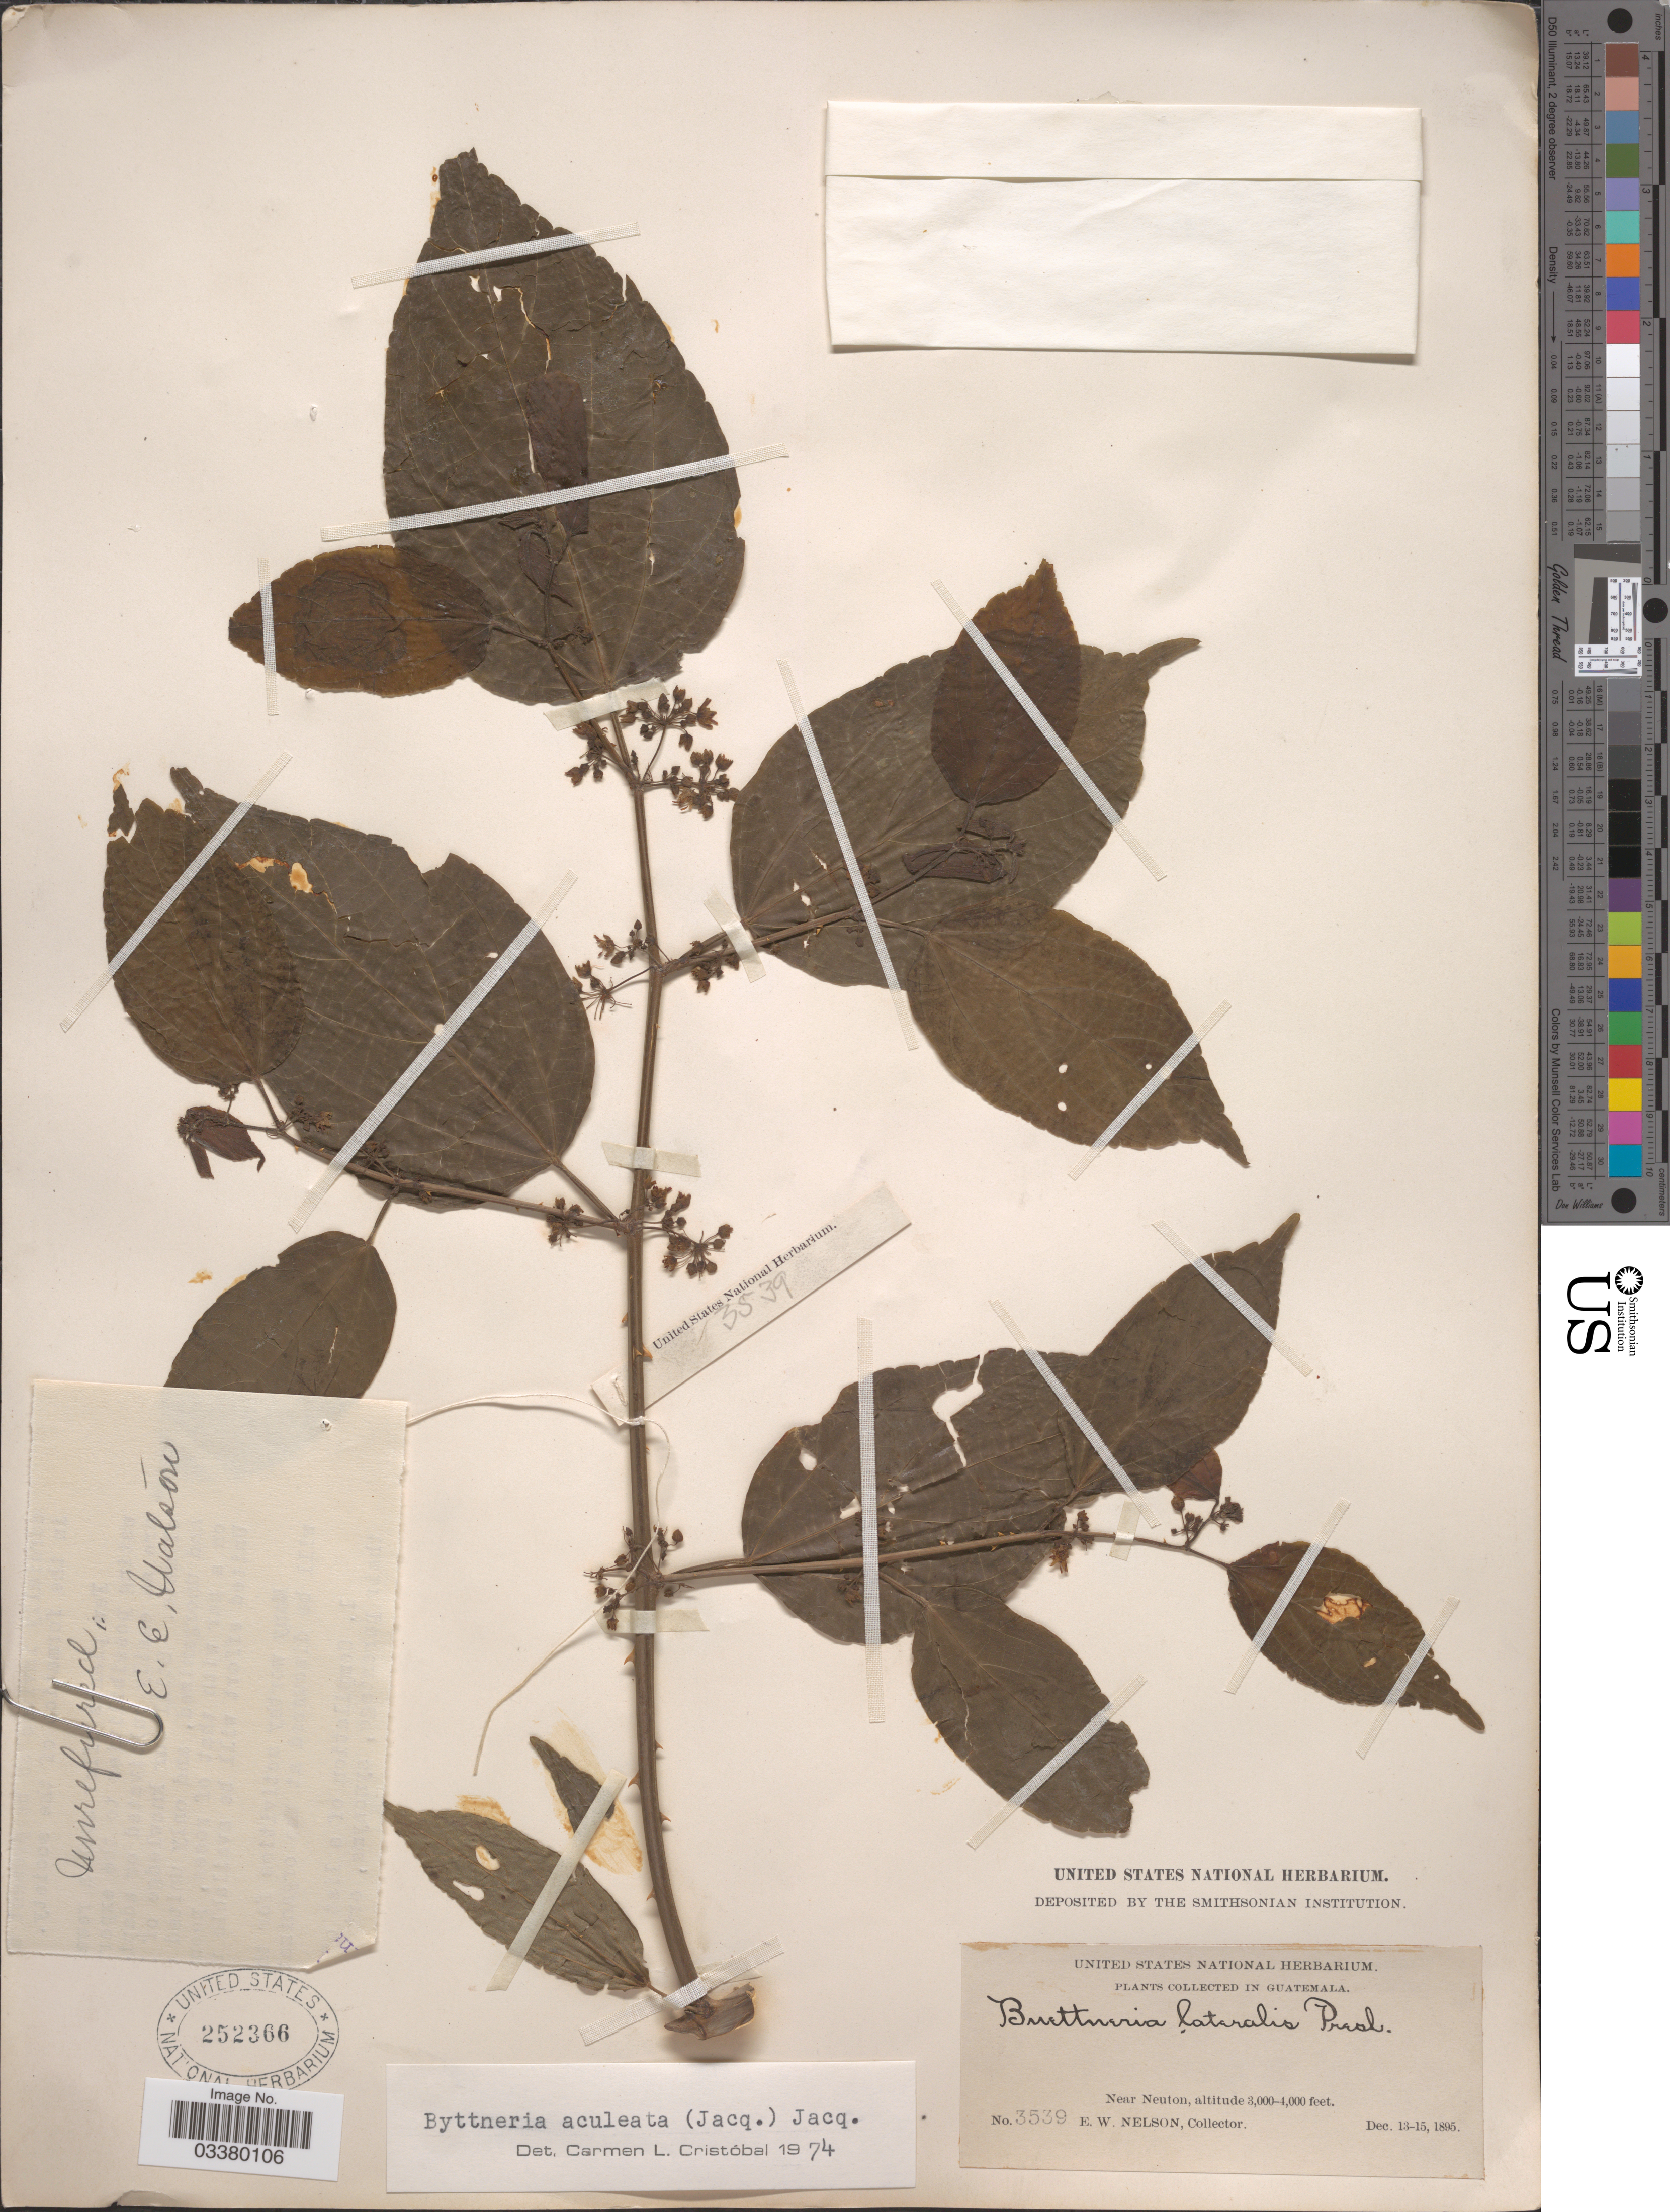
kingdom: Plantae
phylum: Tracheophyta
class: Magnoliopsida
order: Malvales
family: Malvaceae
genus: Byttneria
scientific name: Byttneria aculeata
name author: (Jacq.) Jacq.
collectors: E. W. Nelson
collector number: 3539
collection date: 1895-12-13/1895-12-15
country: Guatemala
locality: Near Neuton.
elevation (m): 914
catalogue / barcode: US 252366